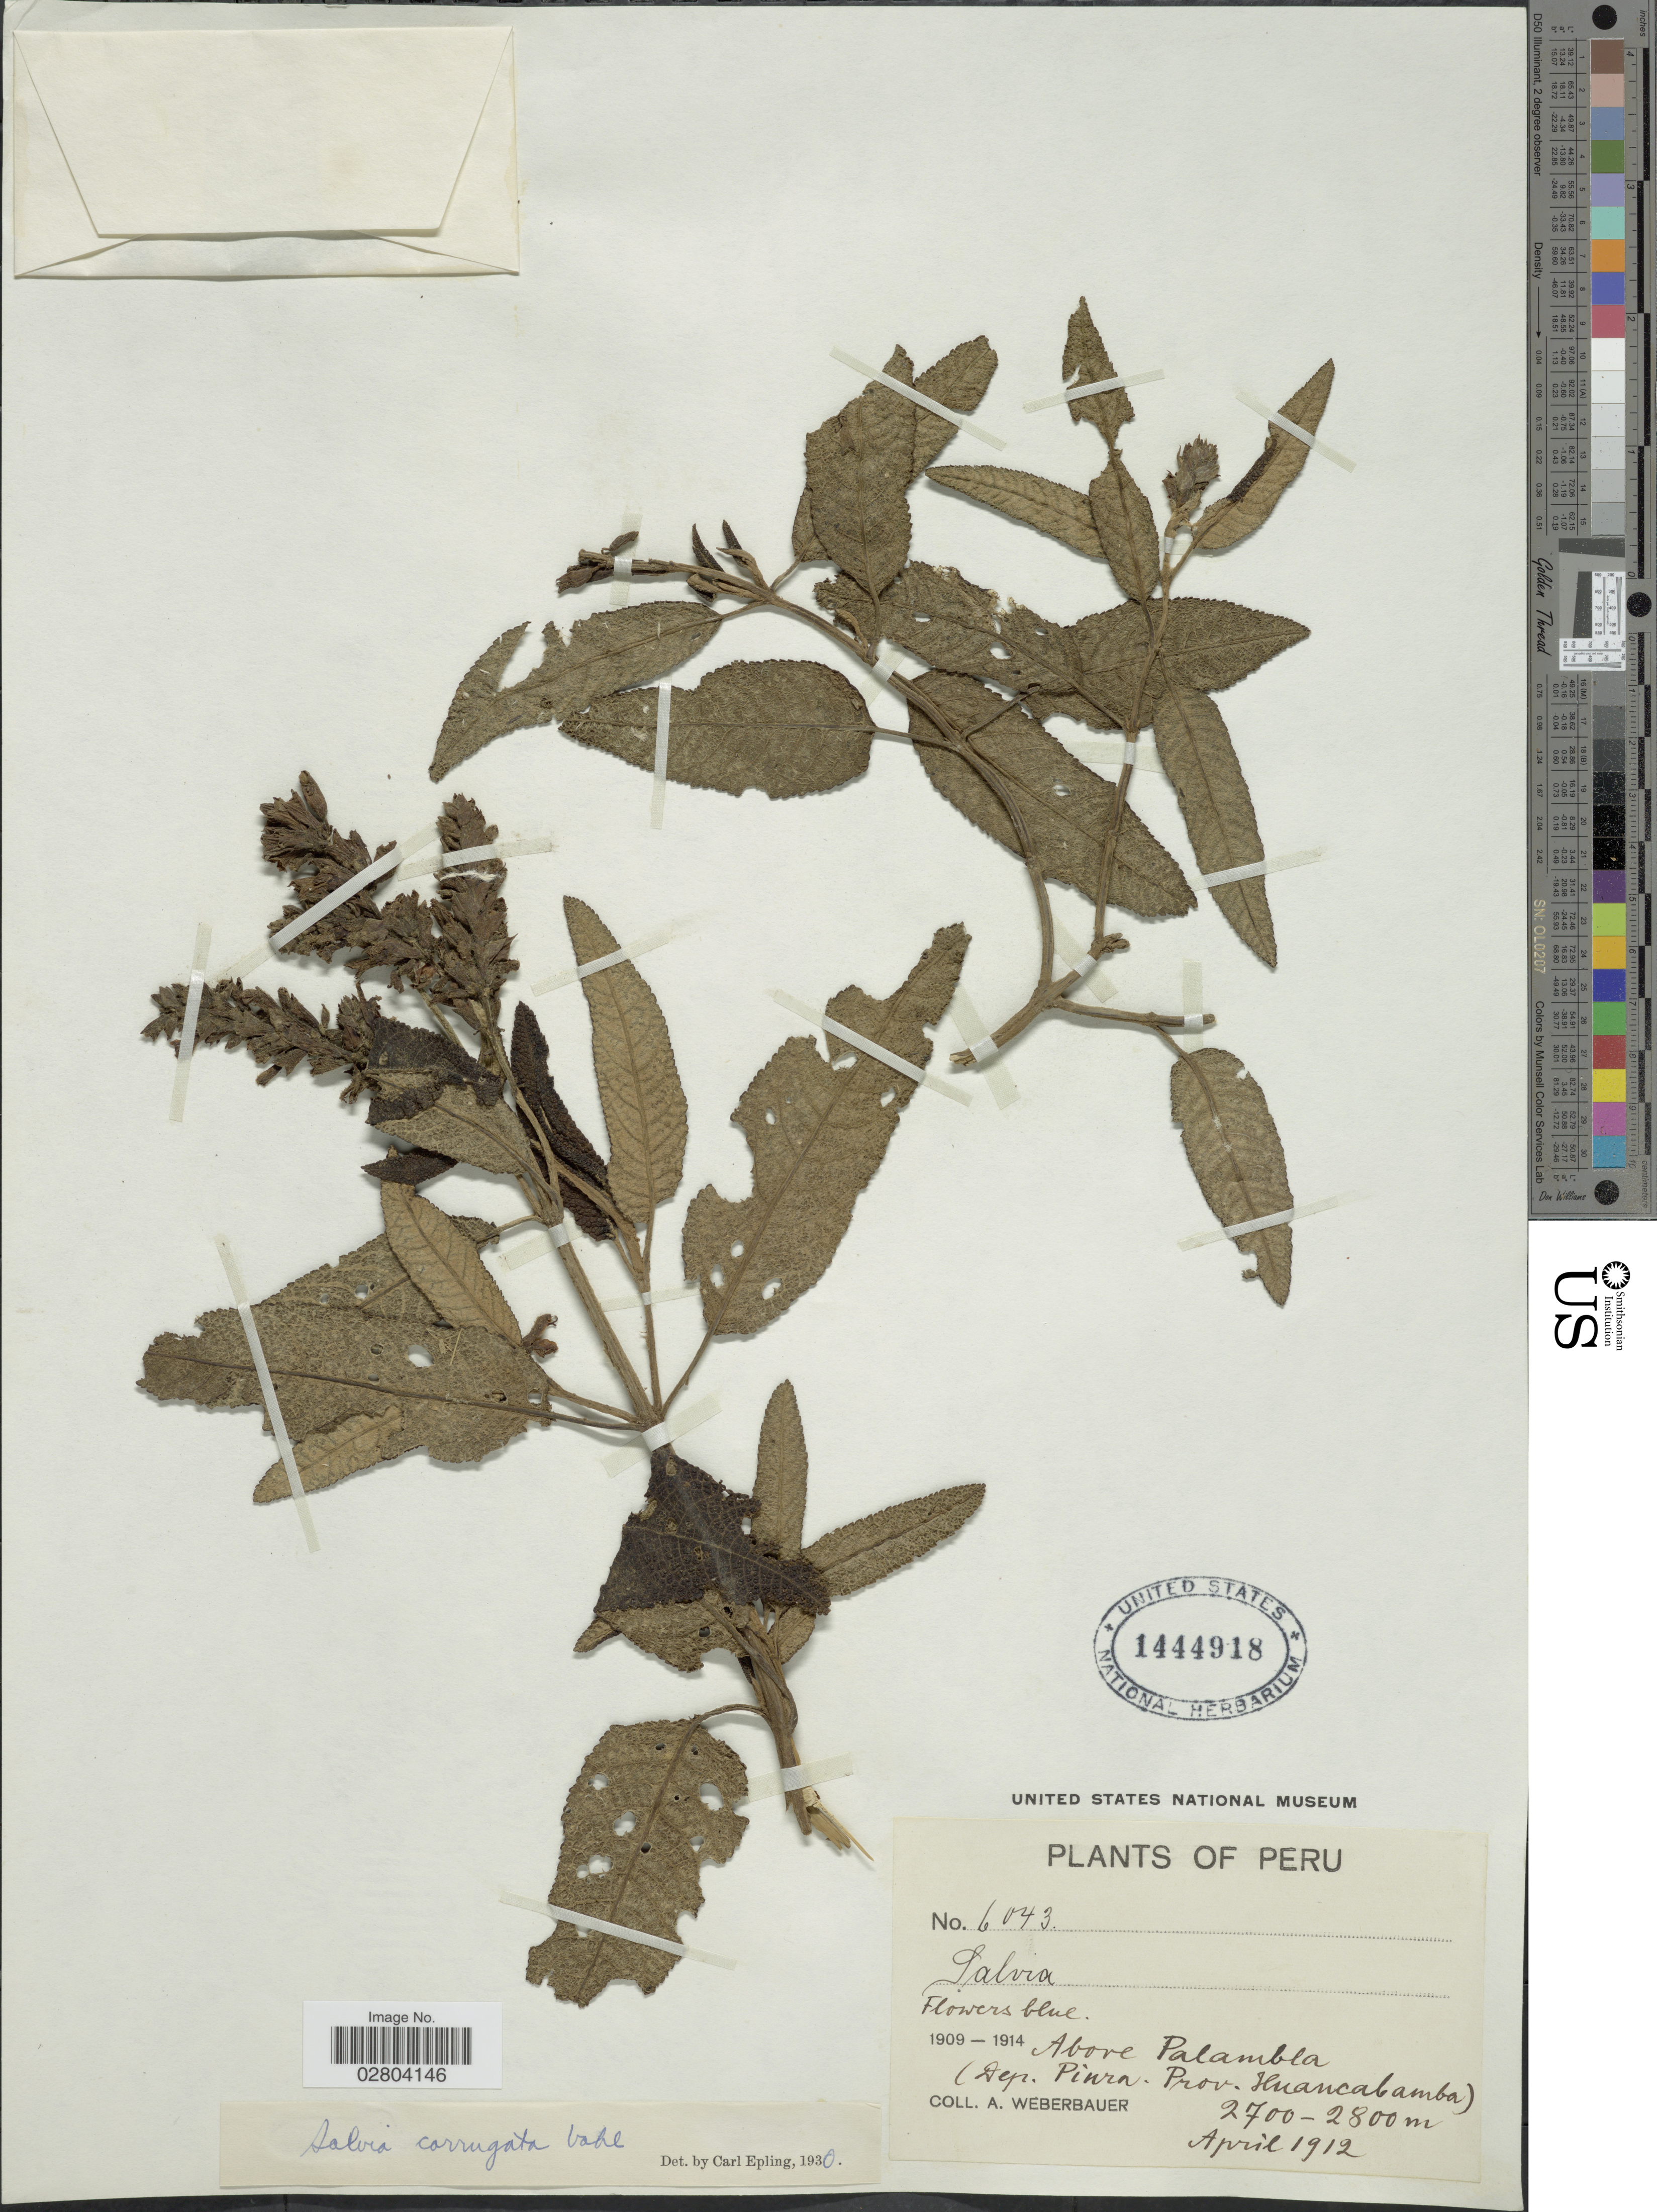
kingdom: Plantae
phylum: Tracheophyta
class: Magnoliopsida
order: Lamiales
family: Lamiaceae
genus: Salvia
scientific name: Salvia corrugata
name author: Vahl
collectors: A. Weberbauer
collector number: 6043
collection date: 1912-04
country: Peru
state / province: Piura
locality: Above Palambla. (Dep. Piura. Prov Huancabamba).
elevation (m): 2700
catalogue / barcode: US 1444918